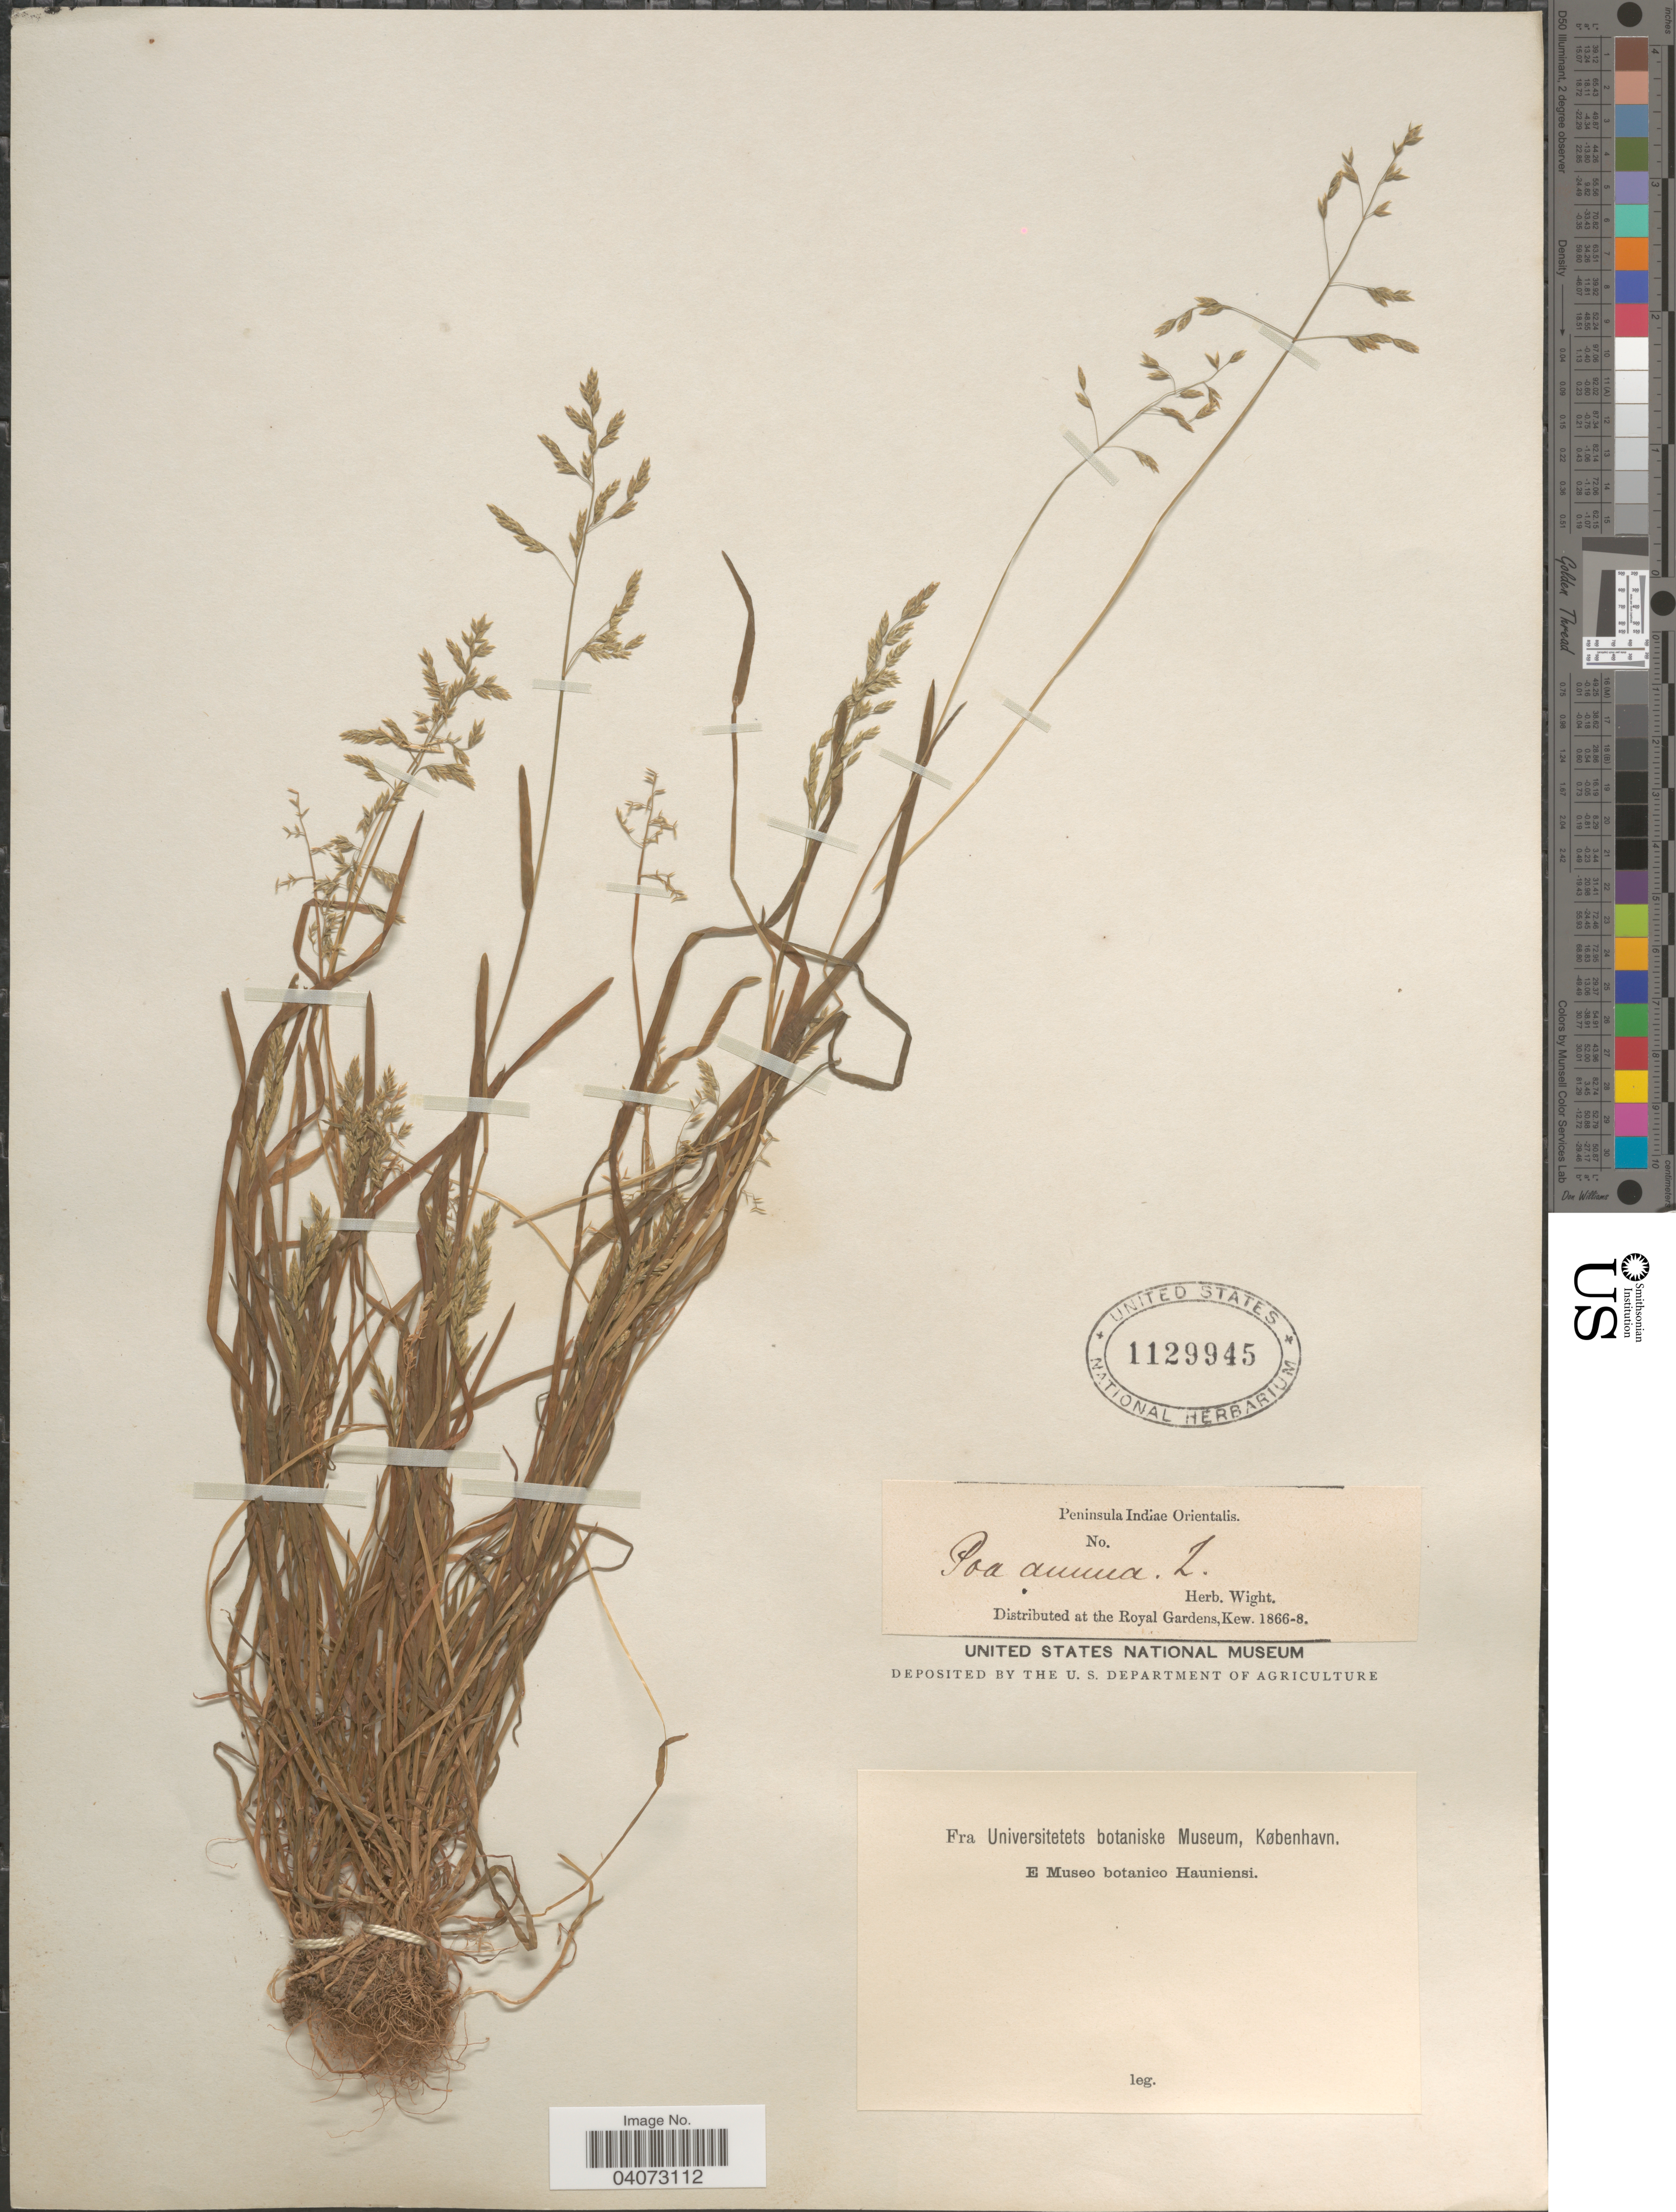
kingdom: Plantae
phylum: Tracheophyta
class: Liliopsida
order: Poales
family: Poaceae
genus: Poa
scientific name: Poa annua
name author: L.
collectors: ex Herb. Wight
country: India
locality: Peninsula Indiae Orientalis.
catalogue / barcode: US 1129945